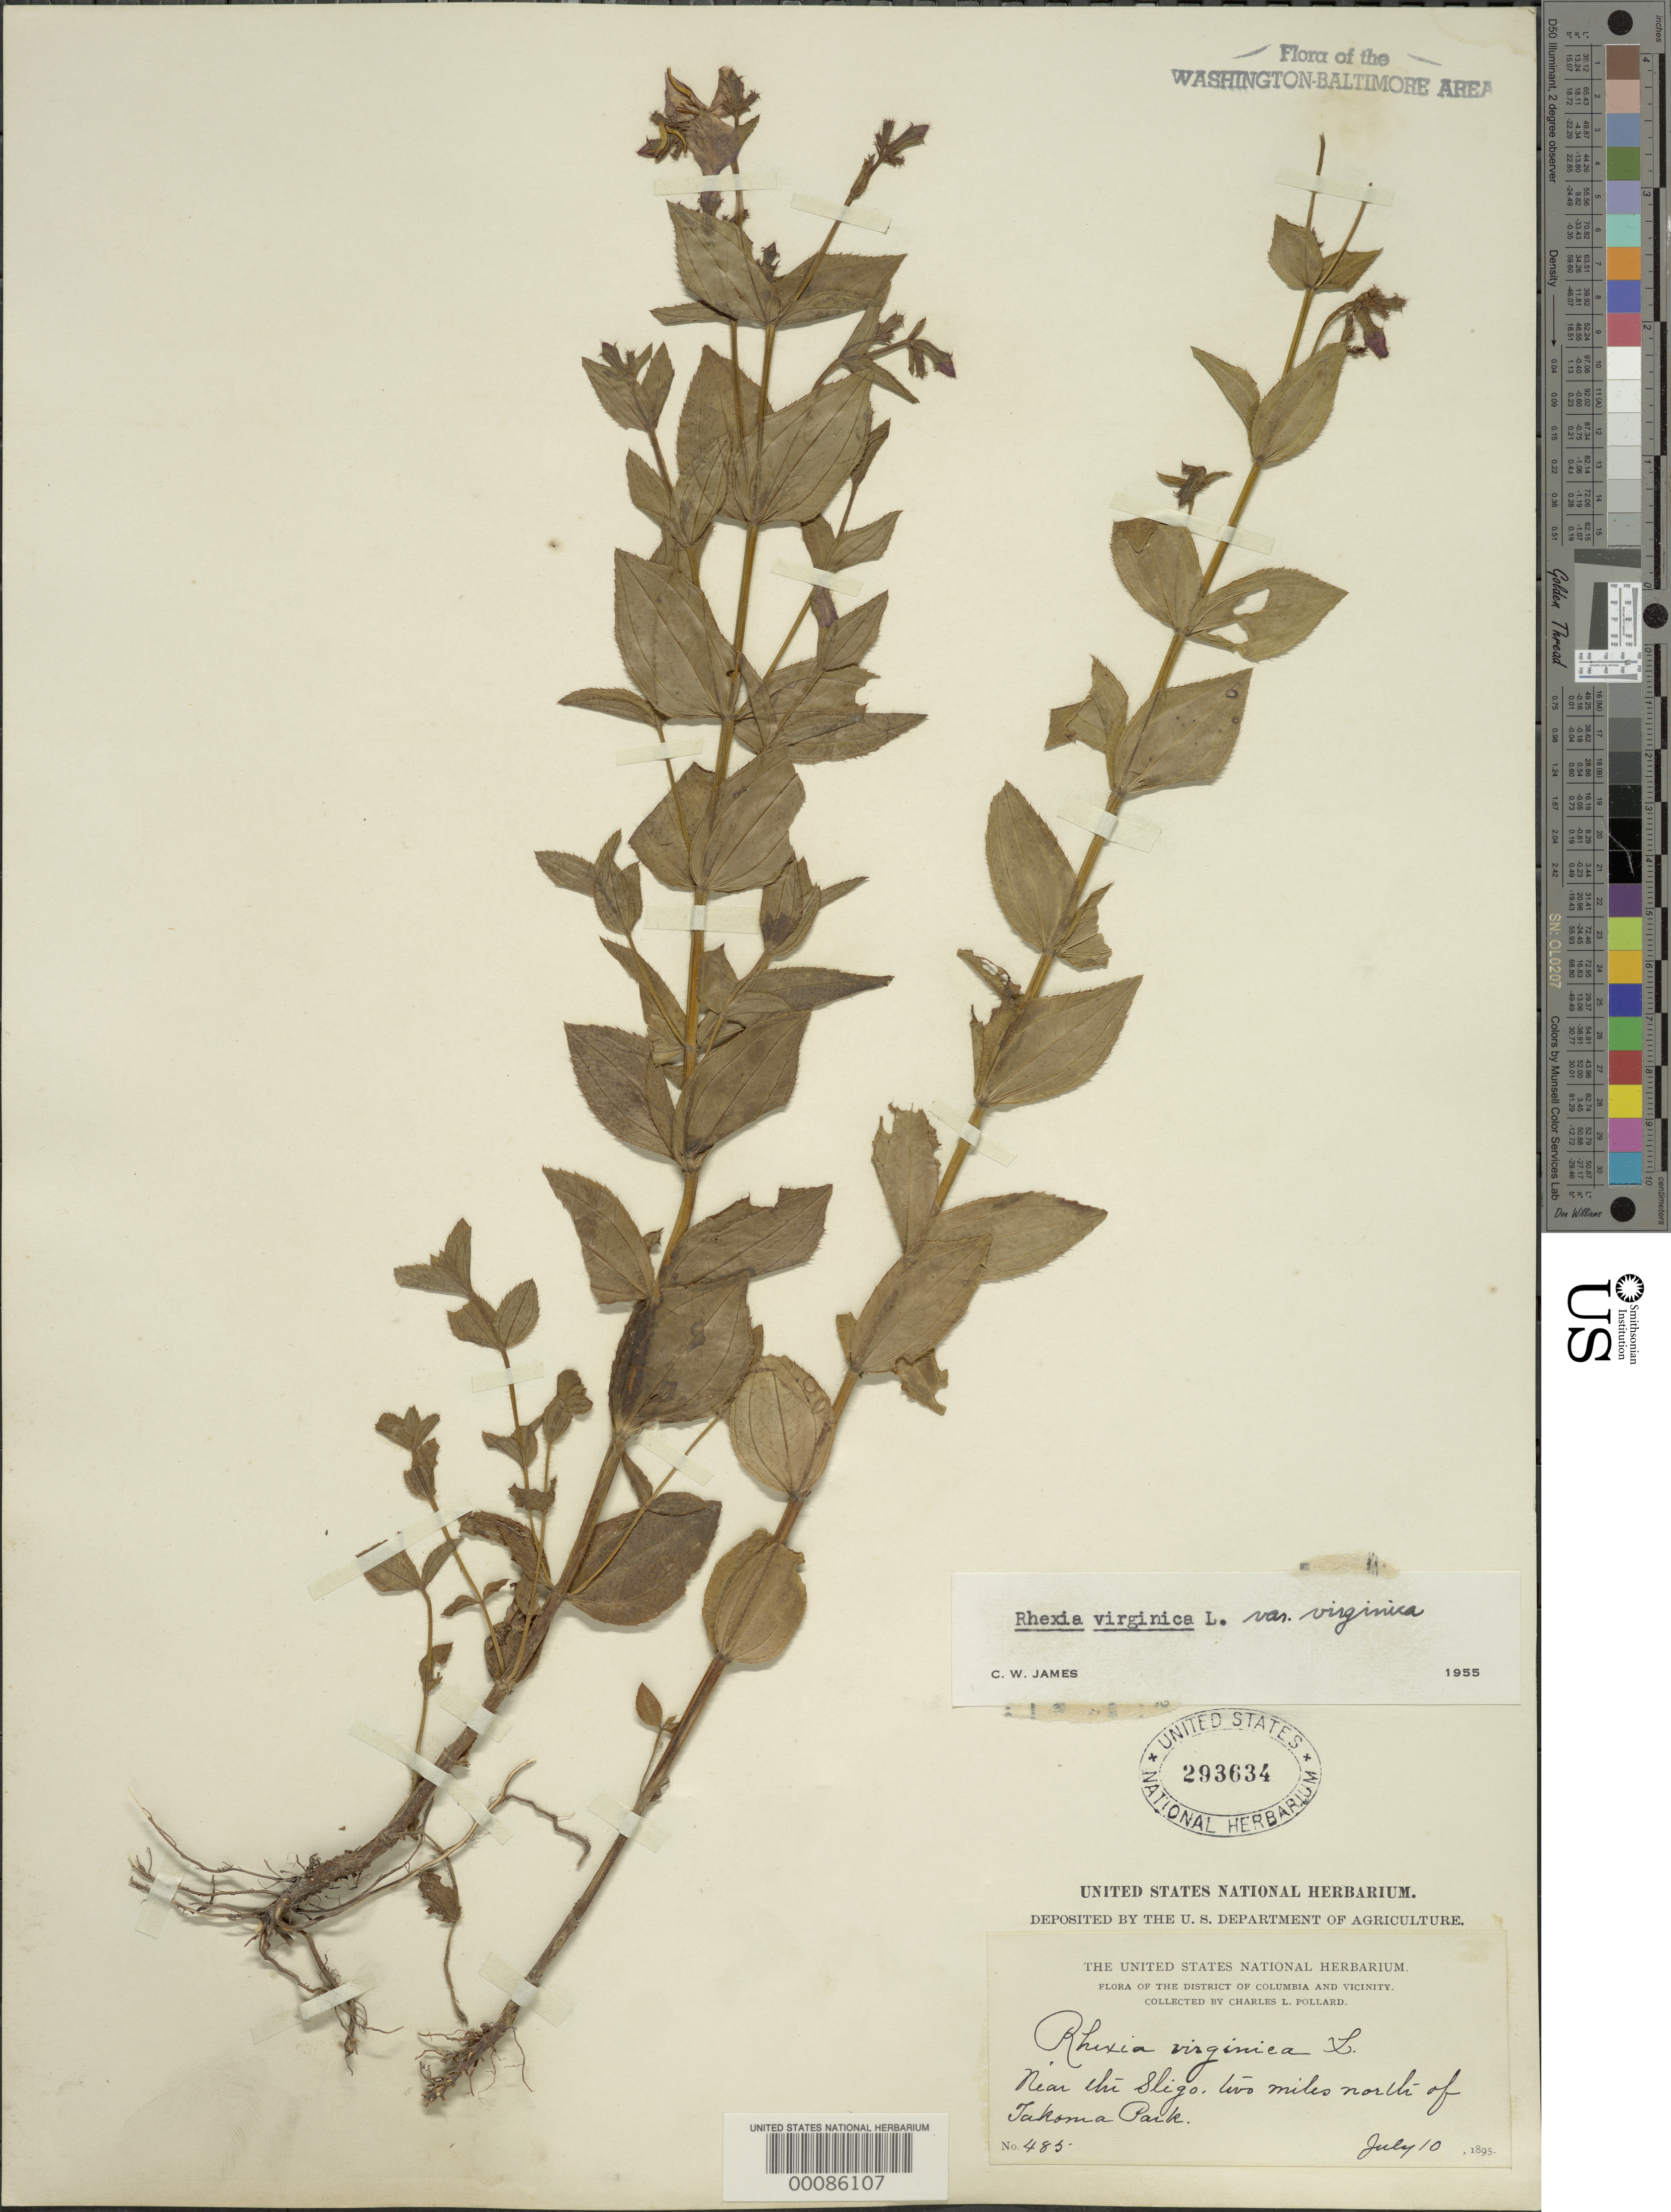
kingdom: Plantae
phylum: Tracheophyta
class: Magnoliopsida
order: Myrtales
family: Melastomataceae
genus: Rhexia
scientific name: Rhexia virginica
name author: L.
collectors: C. L. Pollard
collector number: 485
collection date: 1895-07-10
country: United States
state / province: District of Columbia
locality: District of Columbia and vicinity. Near the Sligo, two miles north of Takoma Park.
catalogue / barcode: US 293634